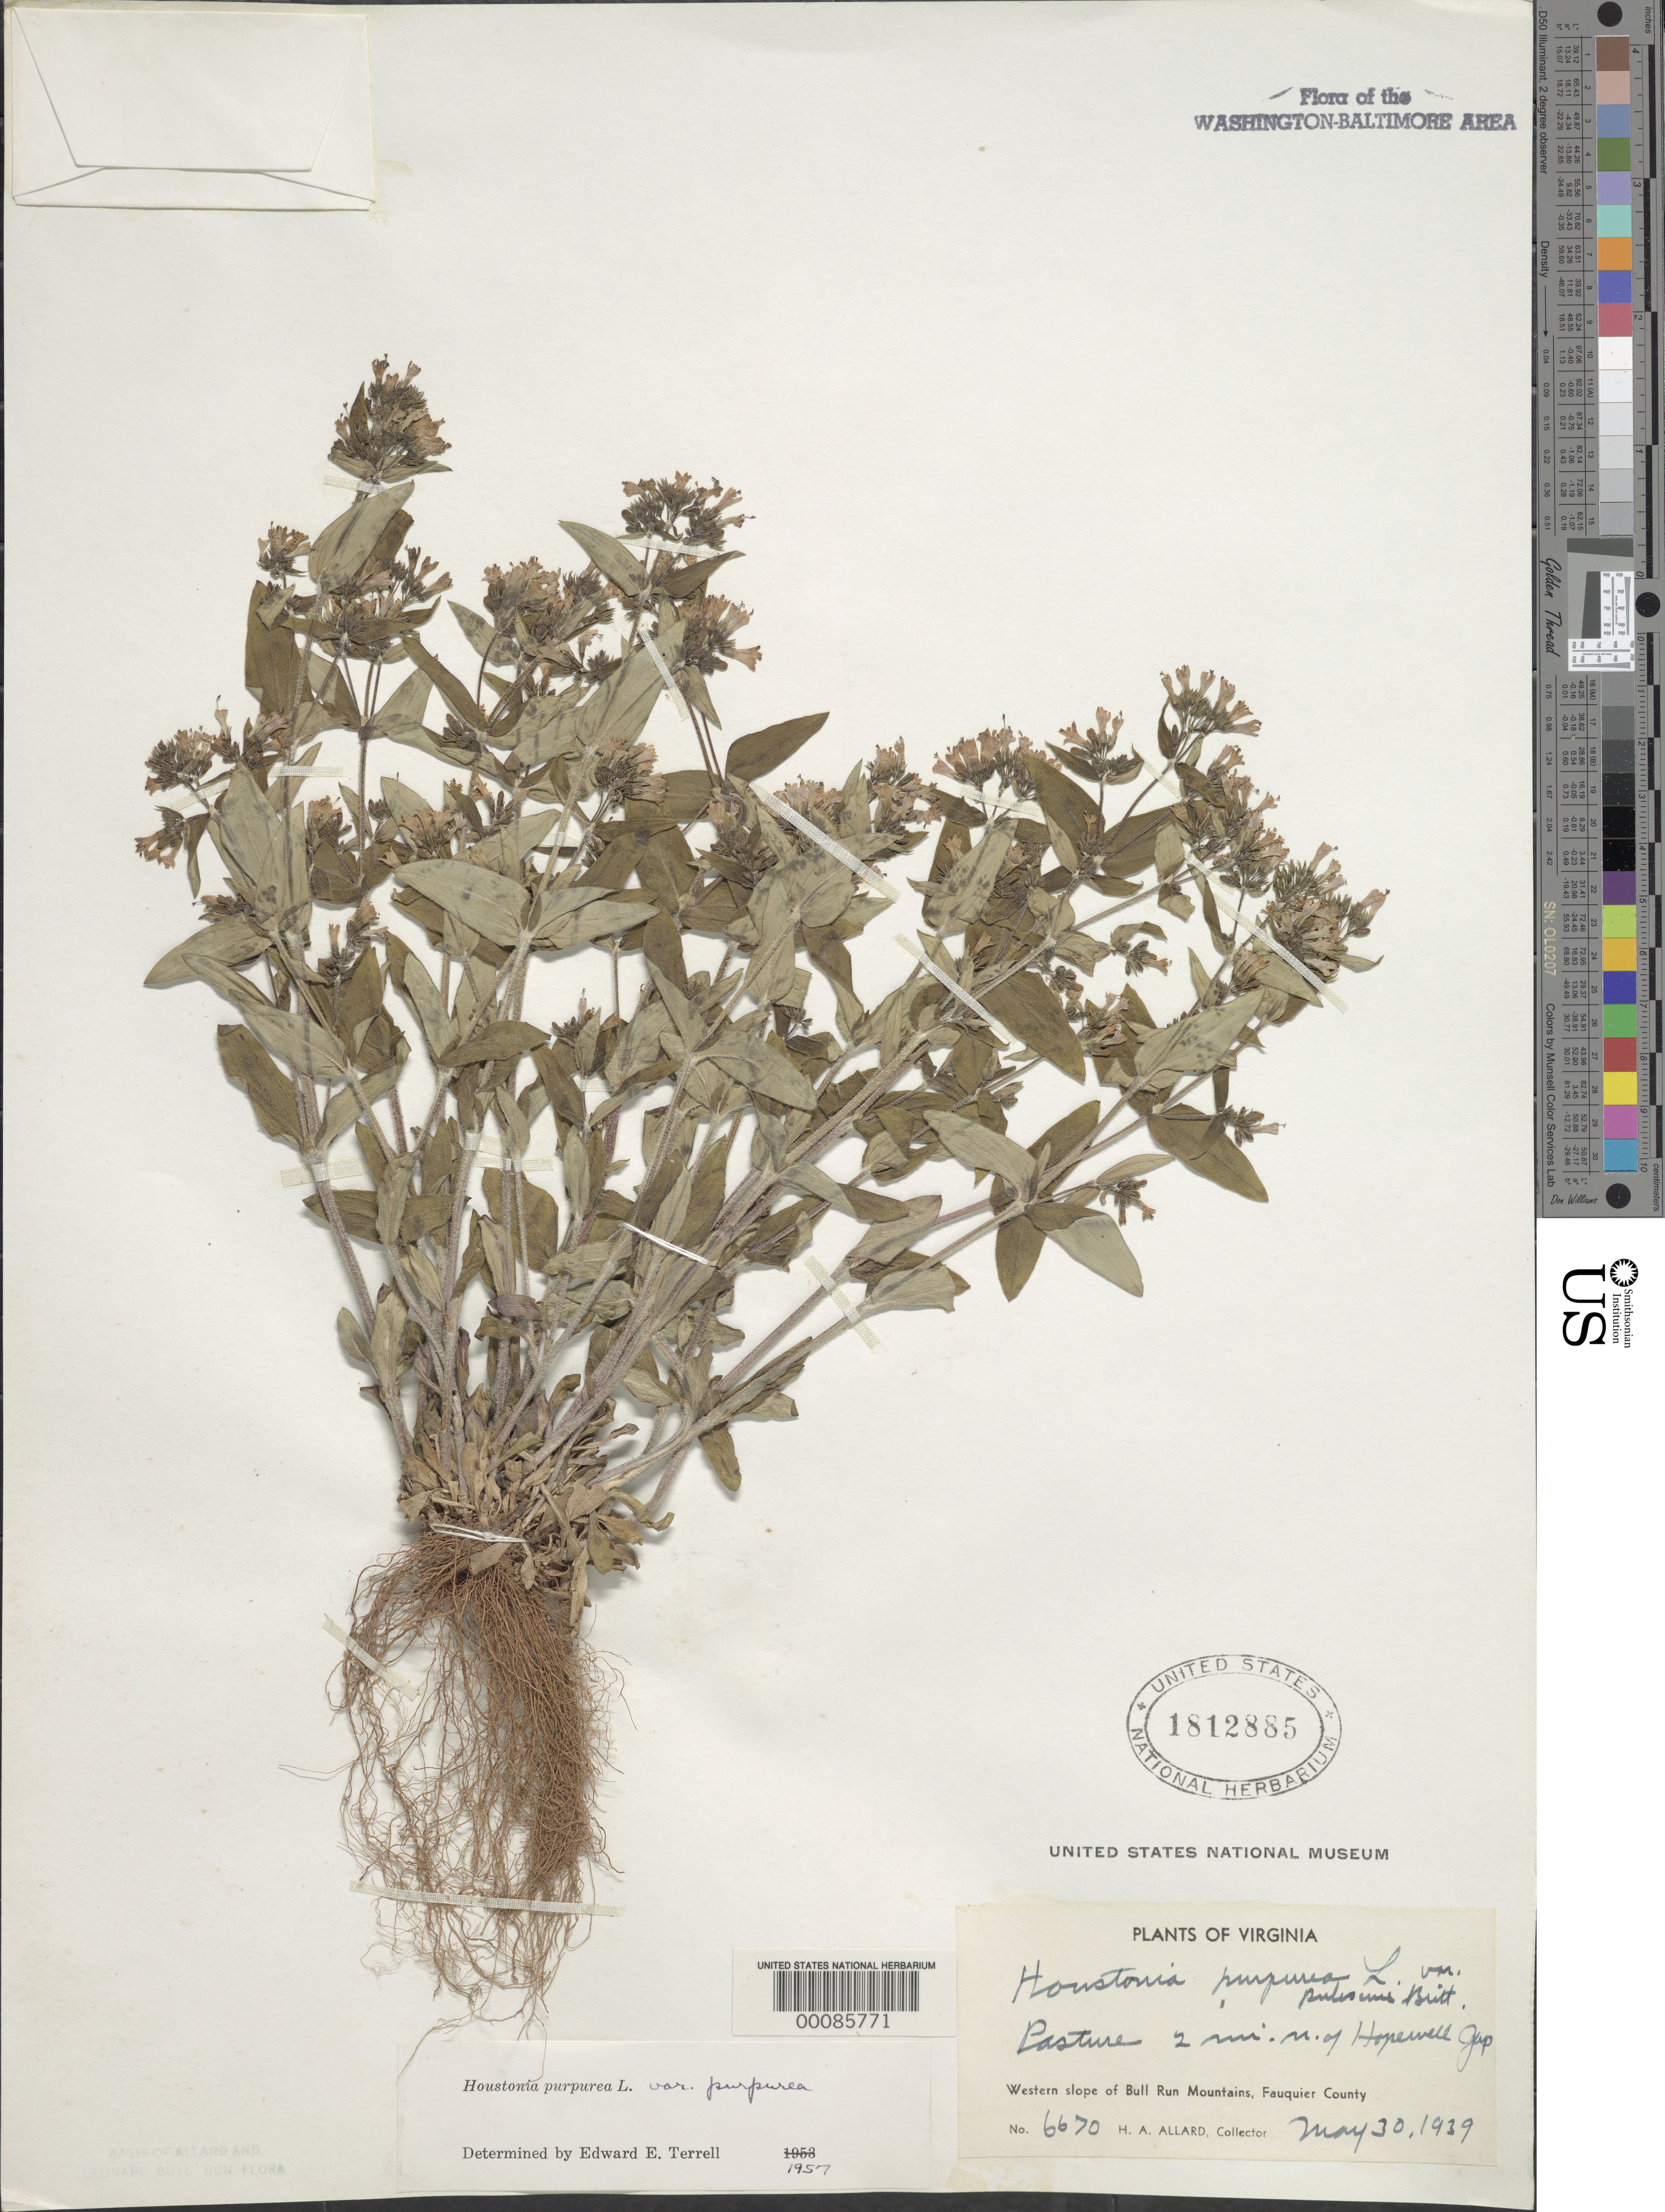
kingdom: Plantae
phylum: Tracheophyta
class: Magnoliopsida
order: Gentianales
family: Rubiaceae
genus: Houstonia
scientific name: Houstonia purpurea var. pubescens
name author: Britton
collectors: H. A. Allard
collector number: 6670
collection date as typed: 30 May 1939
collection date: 1939-05-30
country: United States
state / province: Virginia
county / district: Fauquier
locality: Hopewell Gap, west slope of Bull Run Mts.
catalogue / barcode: US 1812885